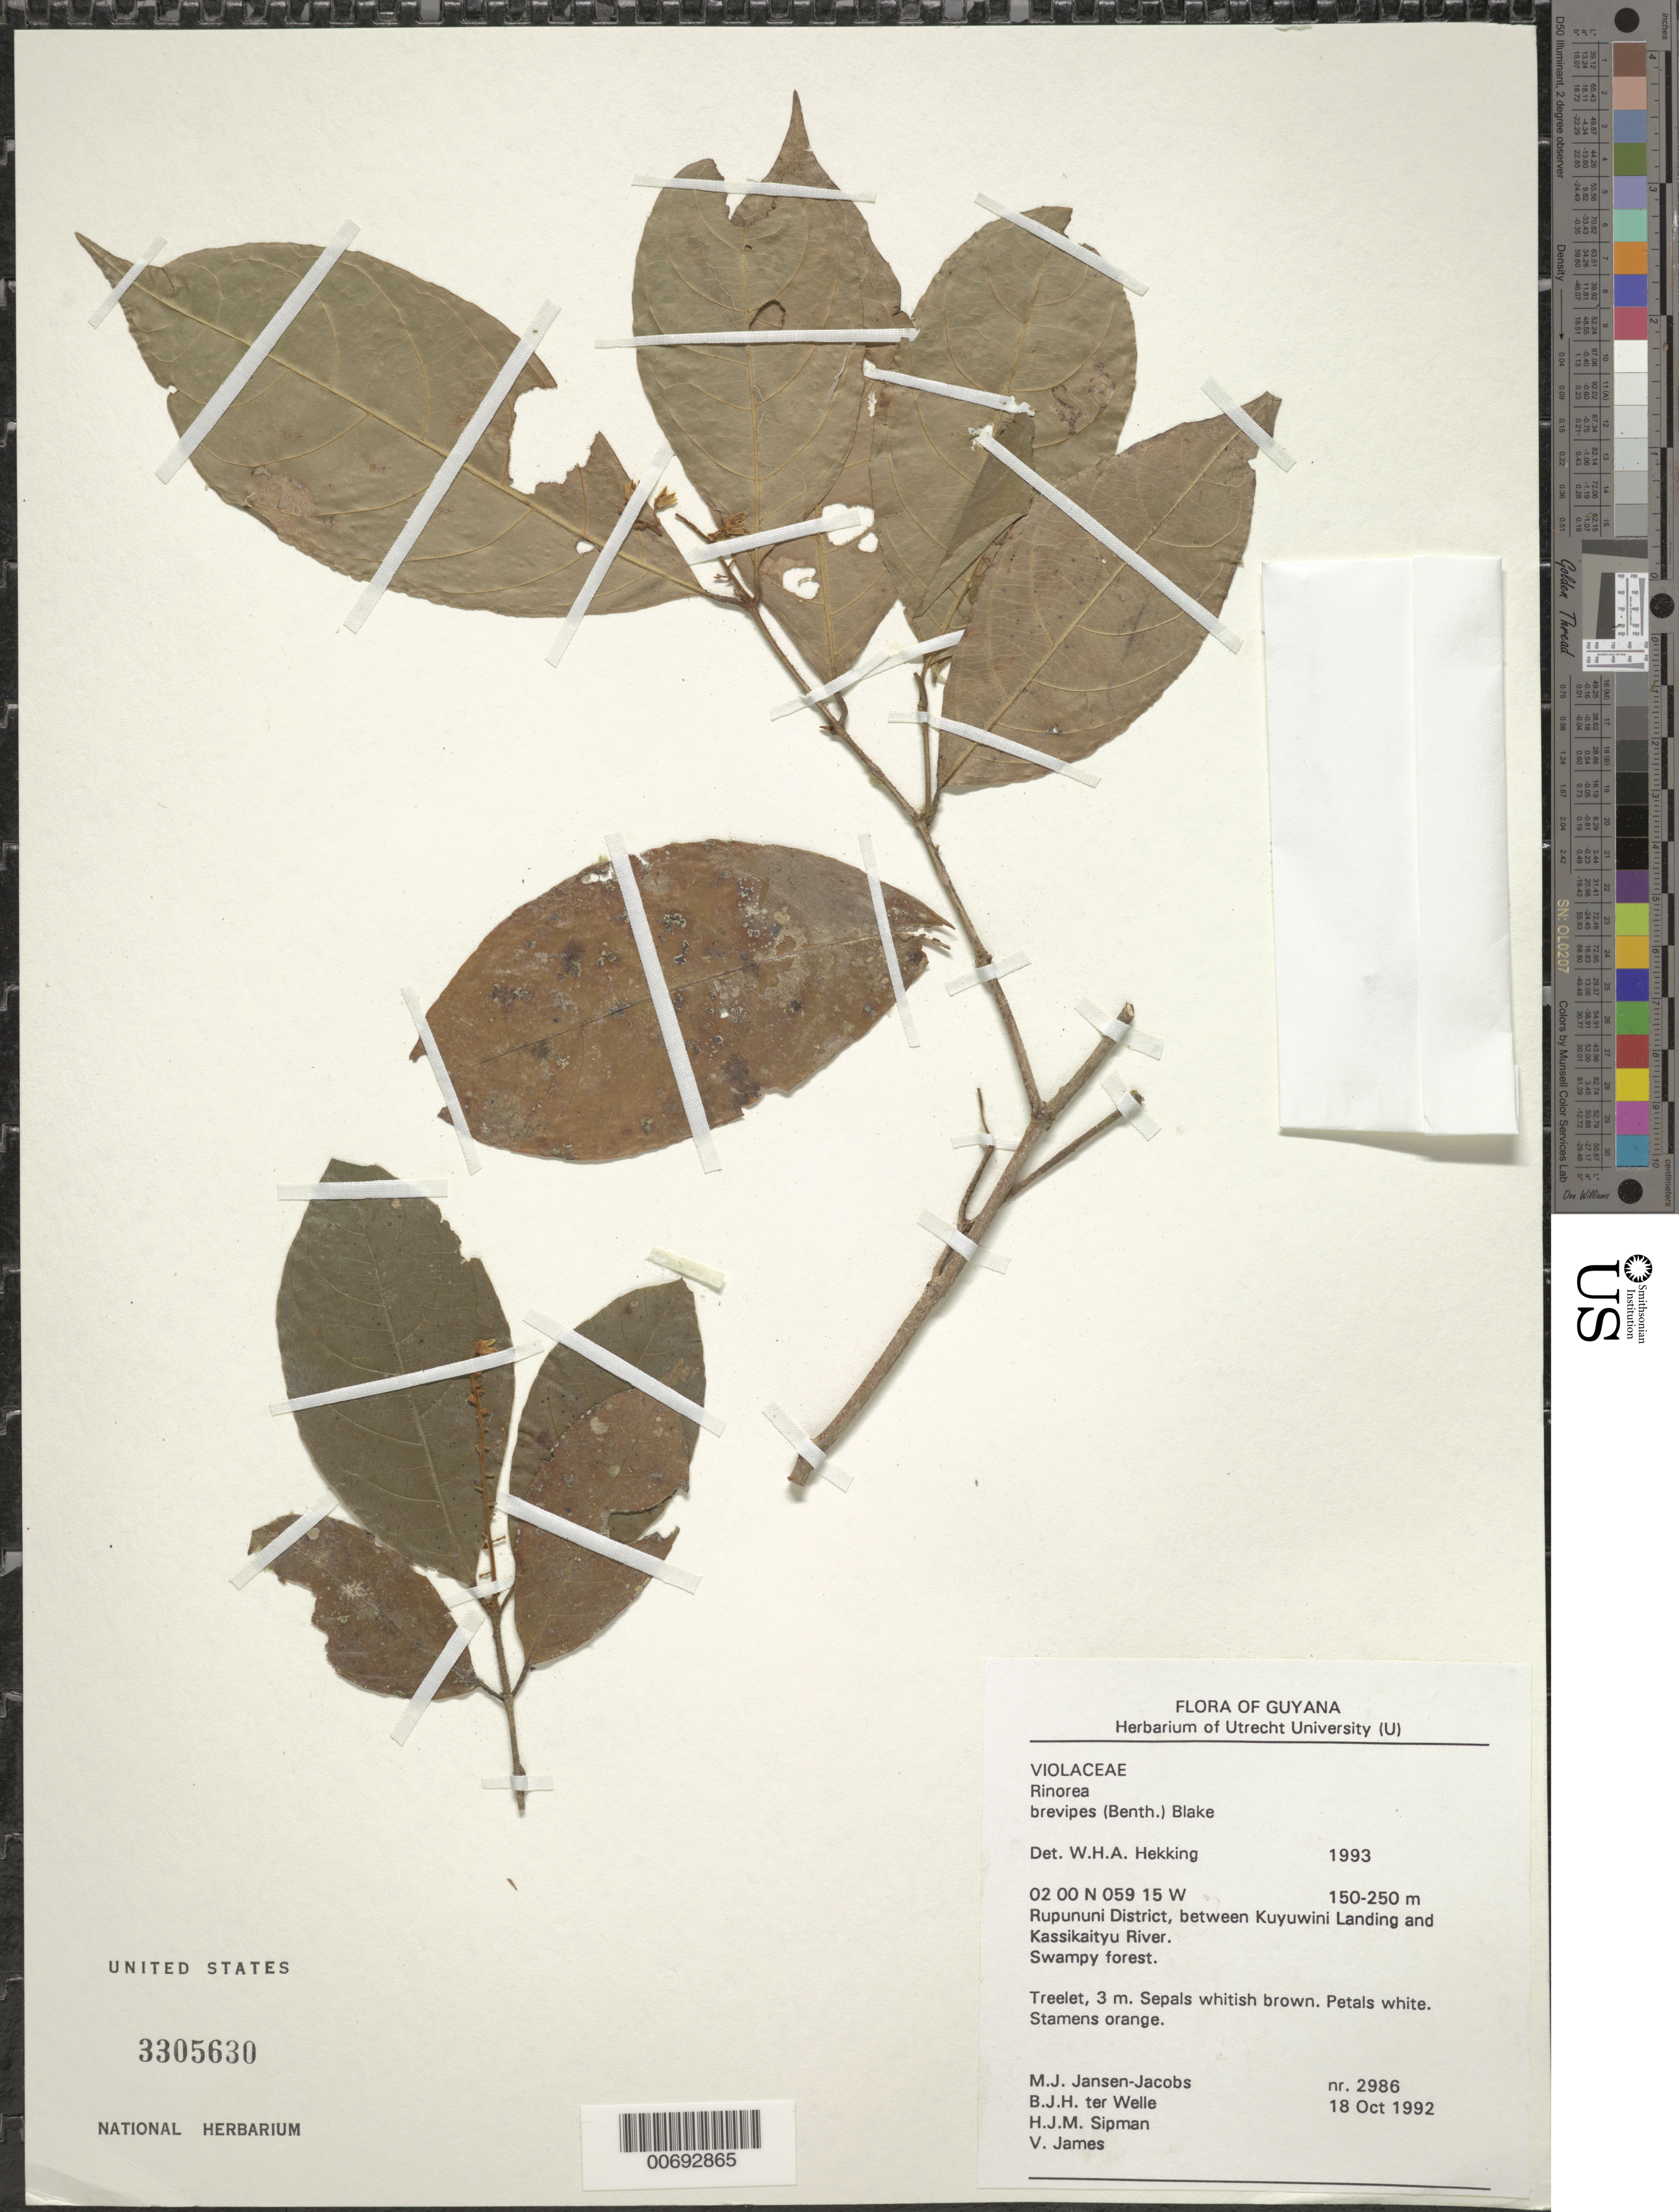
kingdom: Plantae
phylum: Tracheophyta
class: Magnoliopsida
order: Malpighiales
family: Violaceae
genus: Rinorea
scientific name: Rinorea pubiflora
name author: (Benth.) Sprague & Sandwith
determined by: Hoyos-Gomez, S. E.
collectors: M. J. Jansen-Jacobs, B. Welle, H. J. M. Sipman & V. James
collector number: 2986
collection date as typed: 18-Oct-92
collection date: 1992-10-18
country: Guyana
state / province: U. Takutu-U. Essequibo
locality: Rupununi District, between Kuyuwini Landing and Kassikaityu River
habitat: Swampy forest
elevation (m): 150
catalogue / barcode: US 3305630